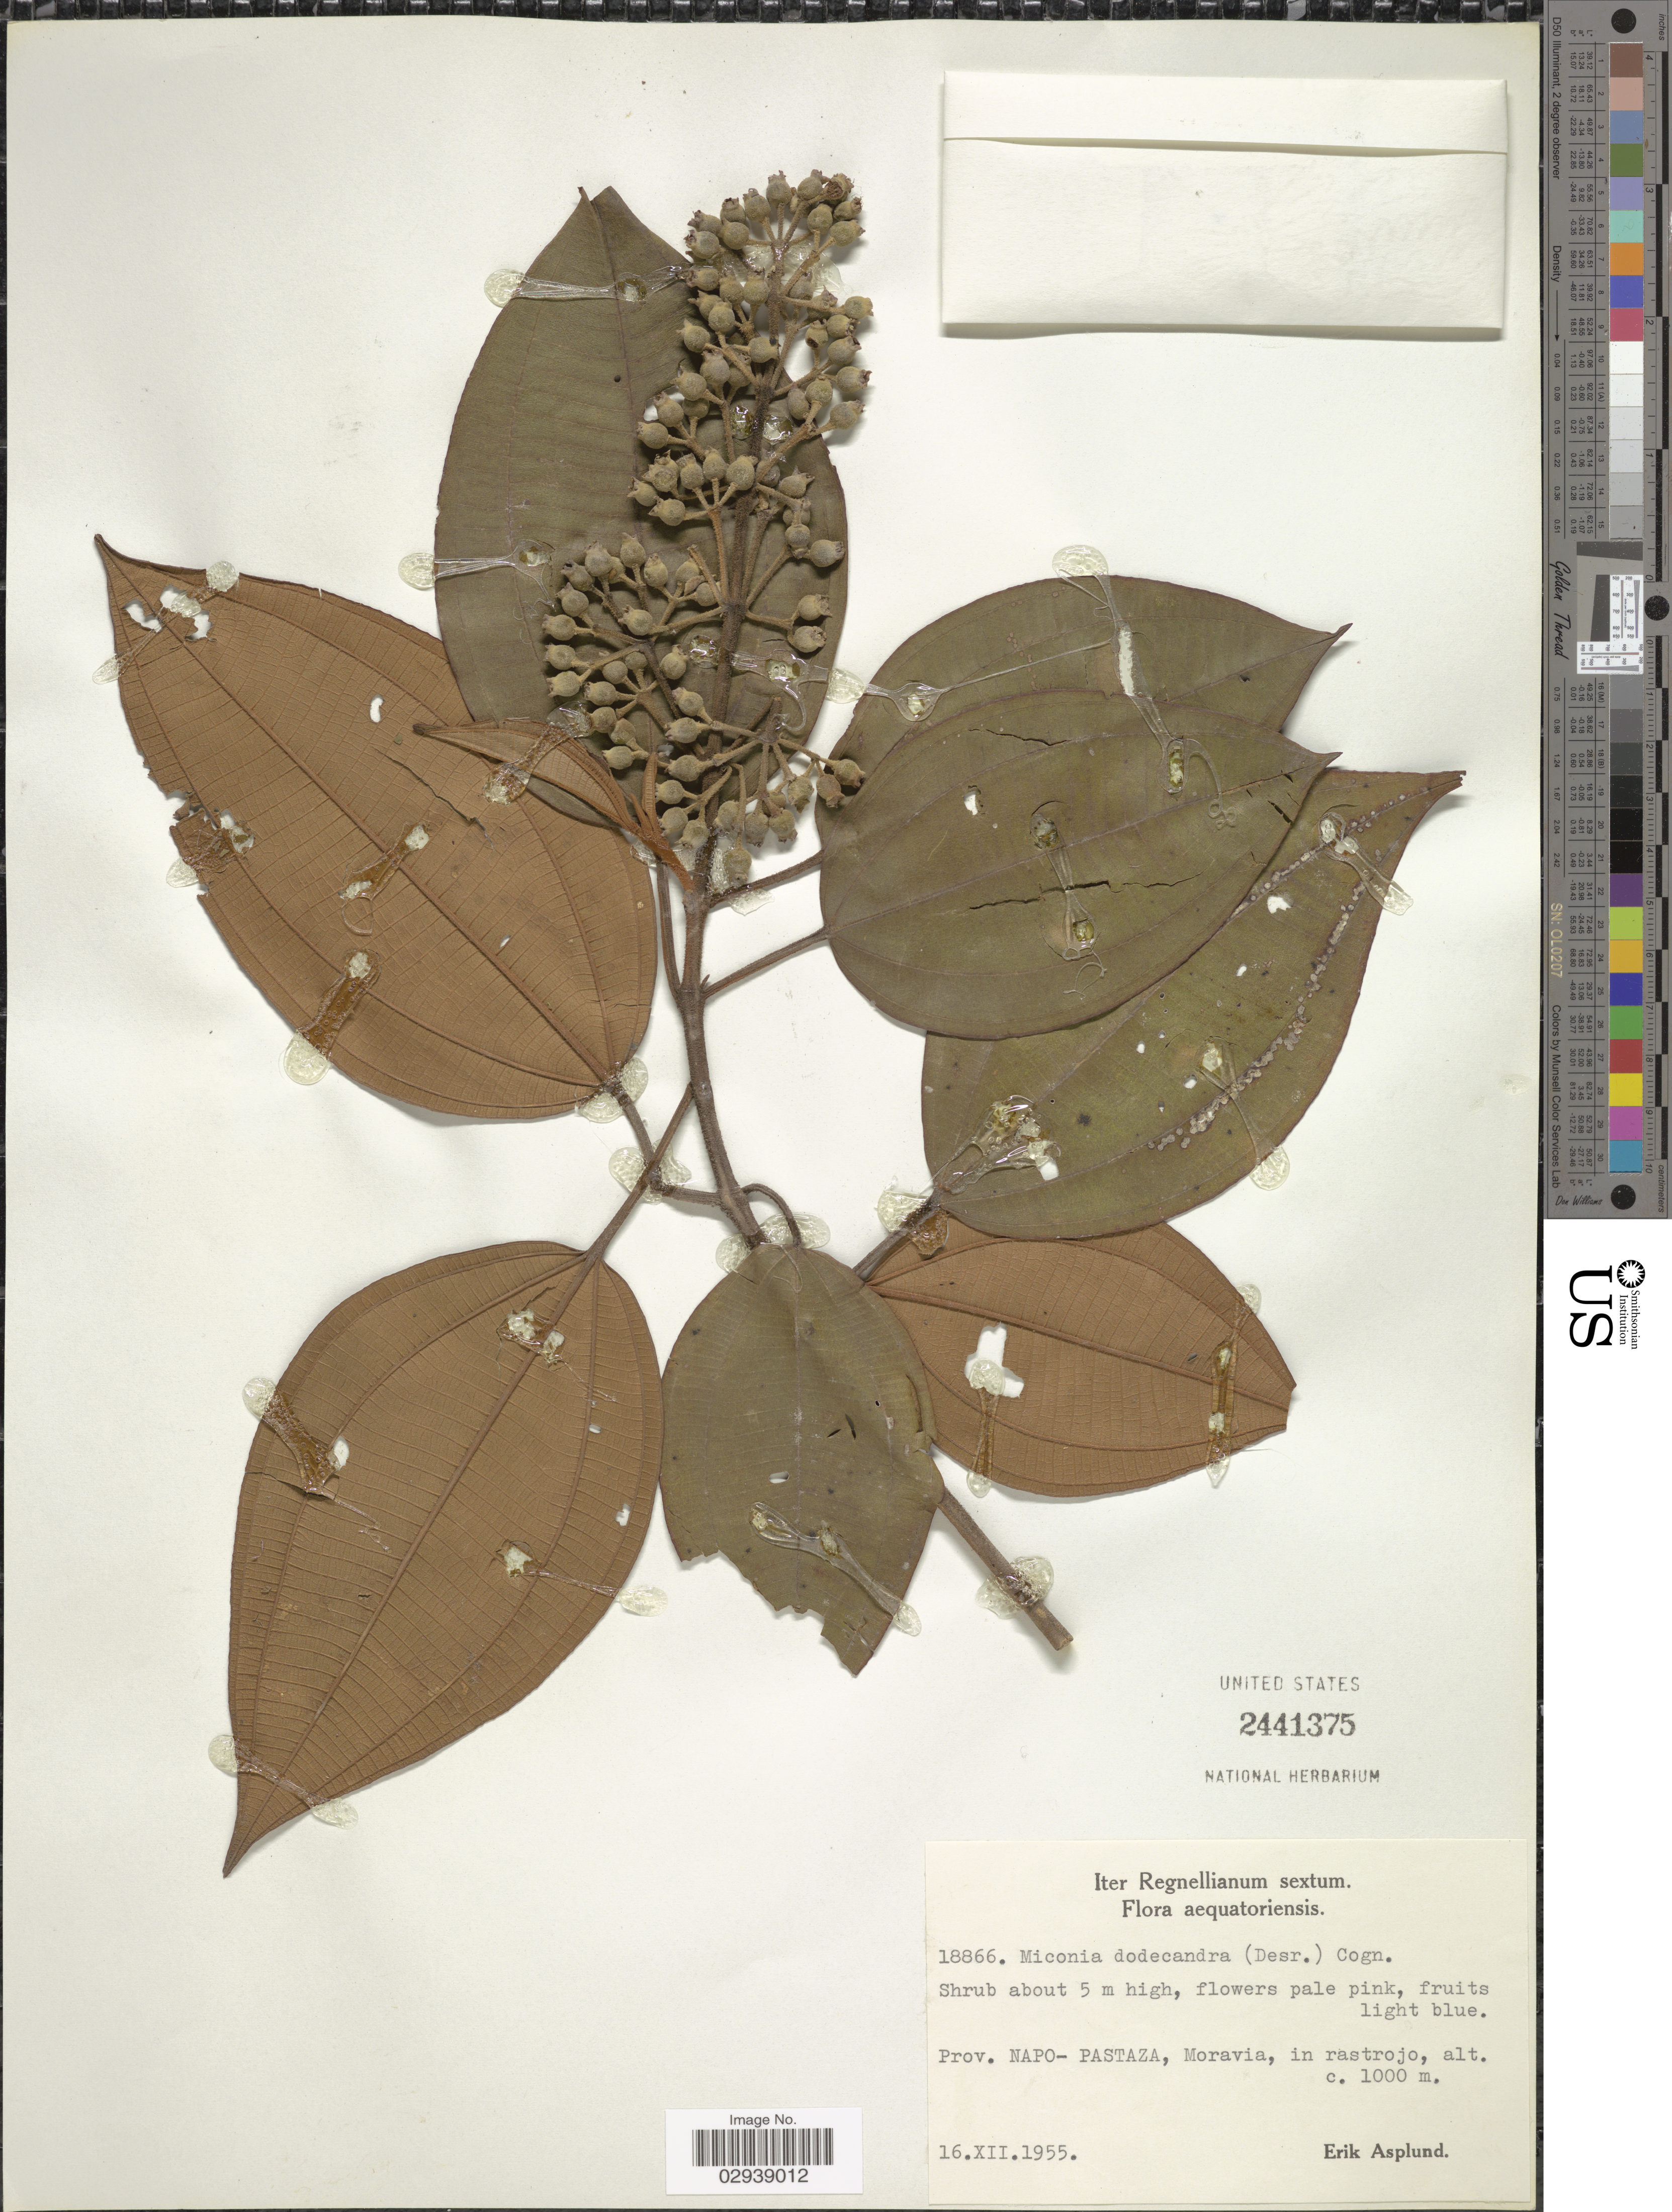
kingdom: Plantae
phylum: Tracheophyta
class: Magnoliopsida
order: Myrtales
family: Melastomataceae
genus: Miconia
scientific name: Miconia dodecandra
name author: Cogn.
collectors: E. Asplund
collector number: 1886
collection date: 1955-12-16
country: Ecuador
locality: Prov. Napo-Pastaza, Moravia, in rastrojo.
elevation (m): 1000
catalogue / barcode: US 2441375